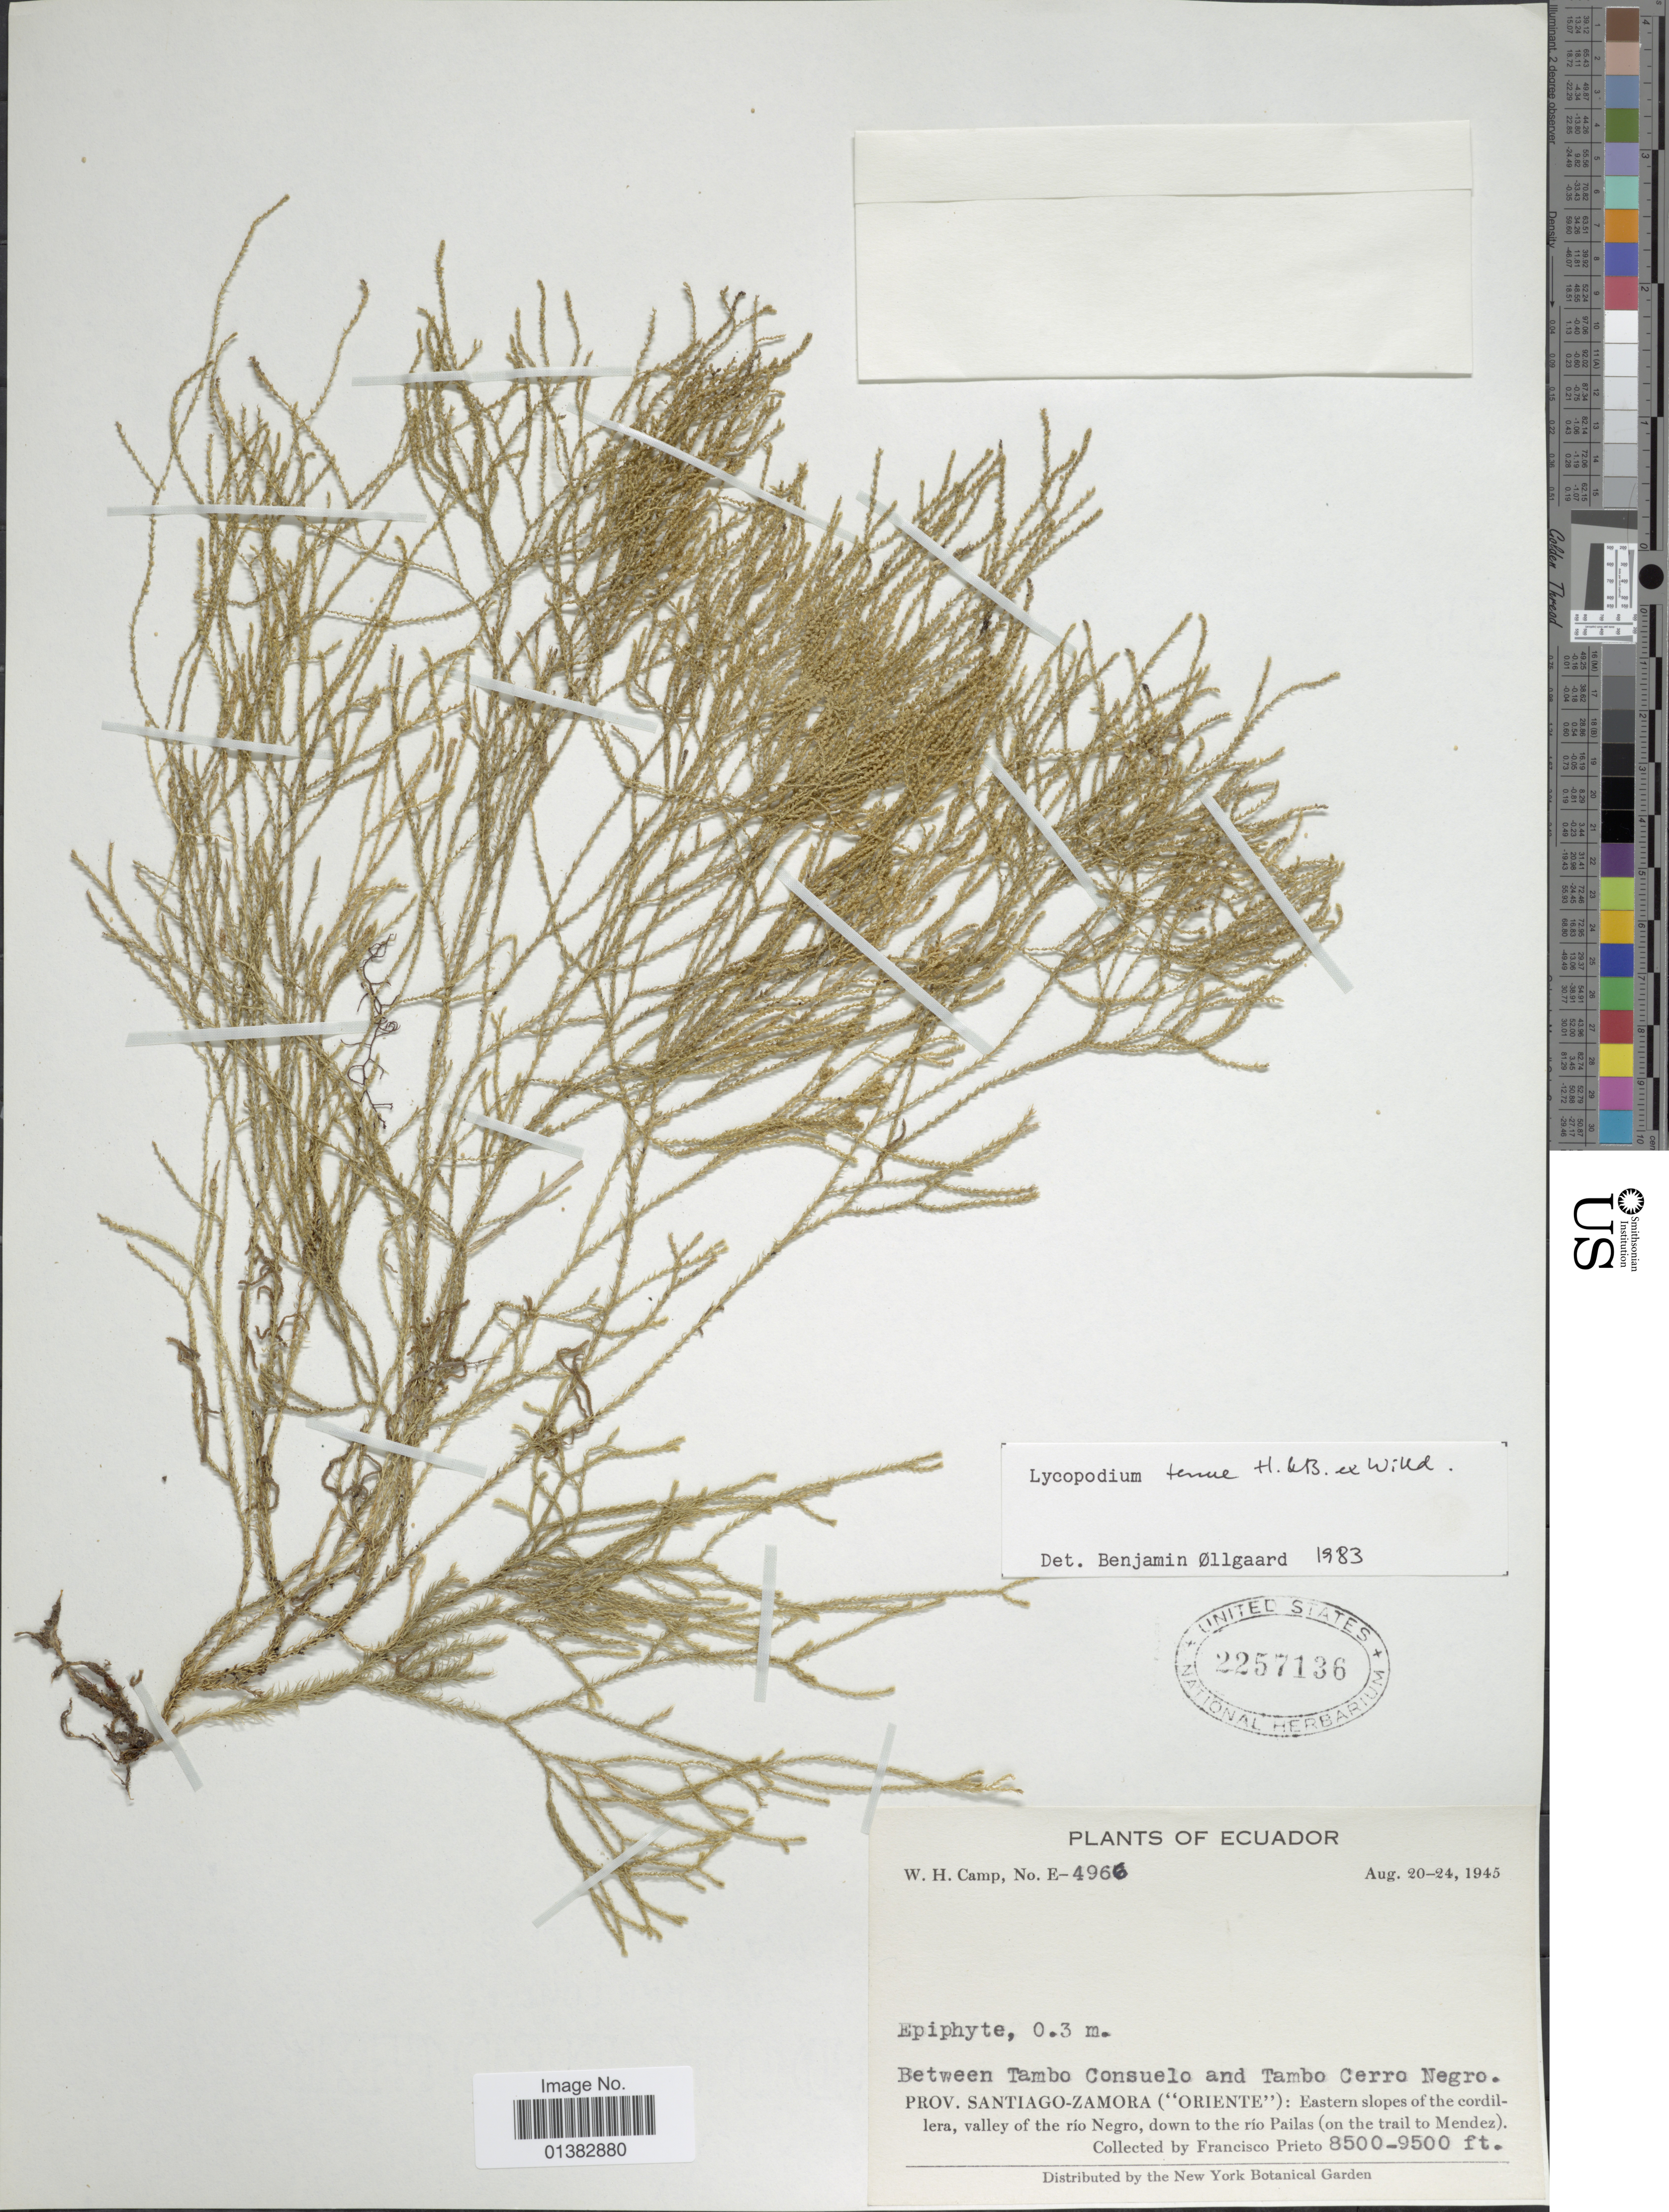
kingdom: Plantae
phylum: Tracheophyta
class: Lycopodiopsida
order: Lycopodiales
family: Lycopodiaceae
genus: Phlegmariurus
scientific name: Phlegmariurus tenuis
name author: (Humb. & Bonpl. ex Willd.) B. Øllg.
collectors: W. H. Camp & F. Prieto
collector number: E-4966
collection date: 1945-08-20/1945-08-24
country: Ecuador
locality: Between Tambo Consuelo and Tambo Cerro Negro. Prov. Santiago-Zamora ("Oriente"): Eastern slopes of the cordillera, valley of the río Negro, down to the río Pailas (on the trail to Mendez)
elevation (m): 2591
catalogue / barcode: US 2257136